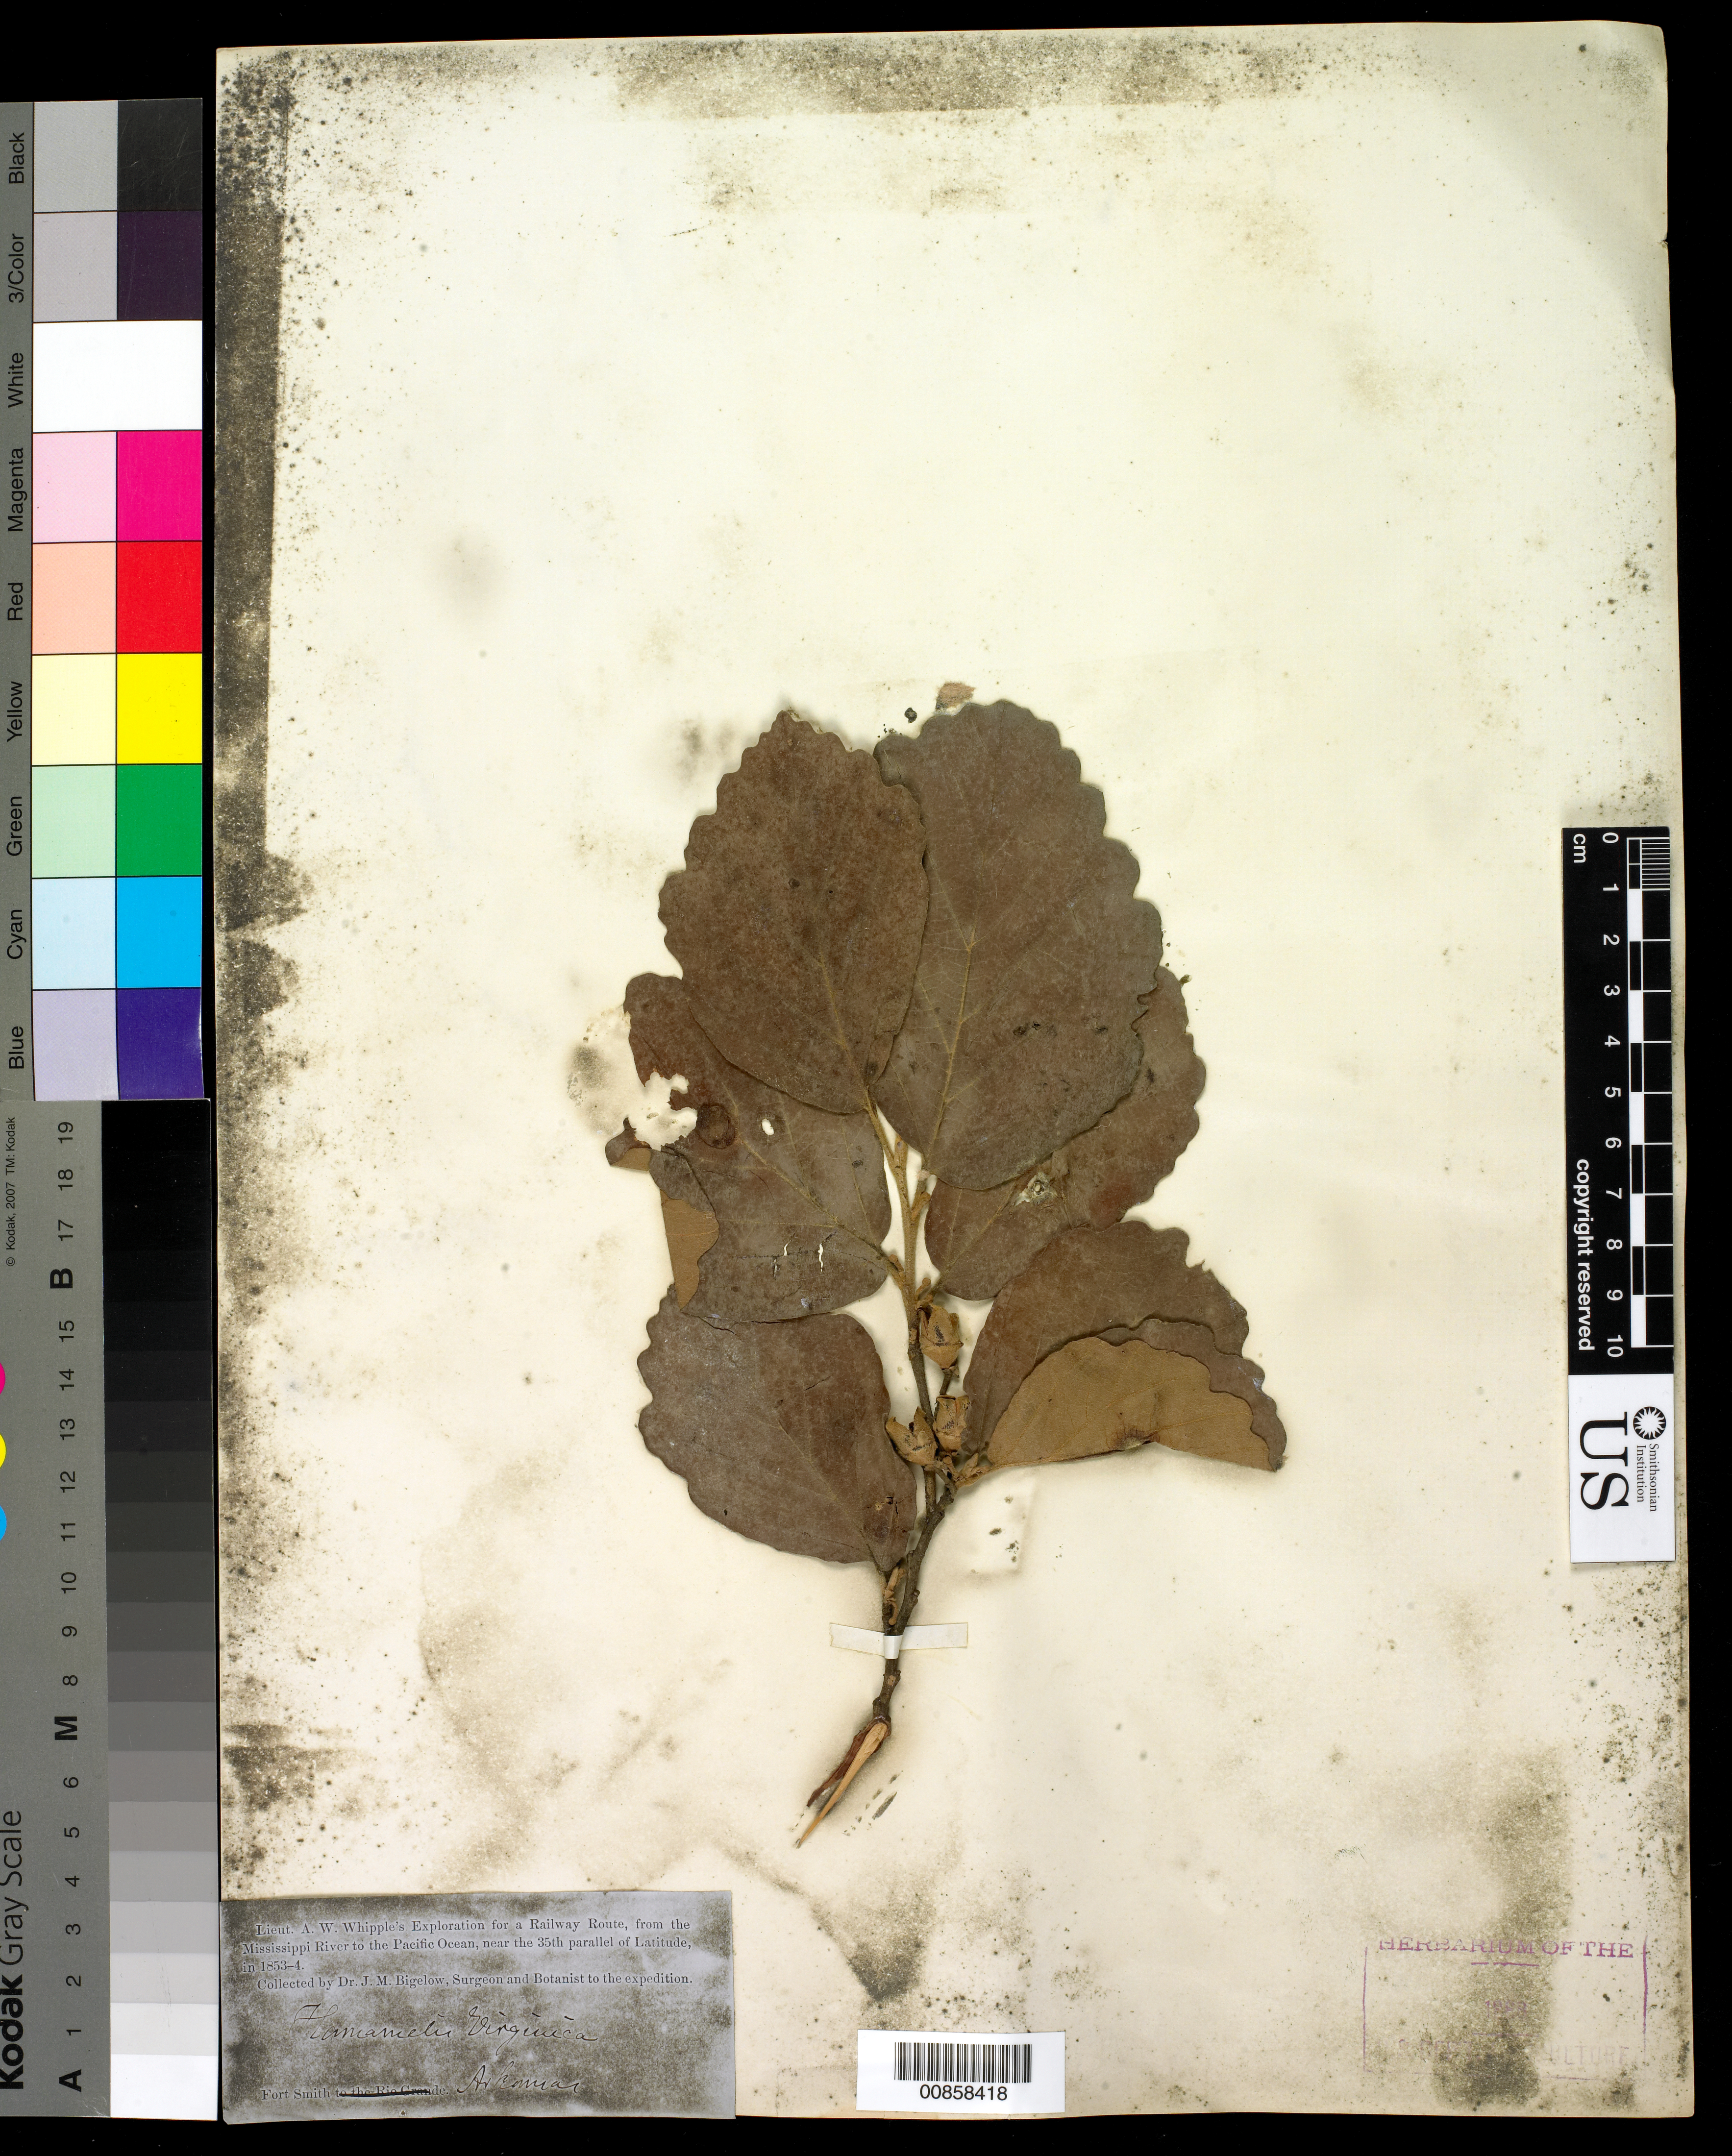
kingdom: Plantae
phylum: Tracheophyta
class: Magnoliopsida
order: Saxifragales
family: Hamamelidaceae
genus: Hamamelis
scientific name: Hamamelis virginiana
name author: L.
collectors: J. M. Bigelow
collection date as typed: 1853 to -- --- 1854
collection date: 1853/1854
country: United States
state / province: Arkansas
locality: Fort Smith. Arkansas